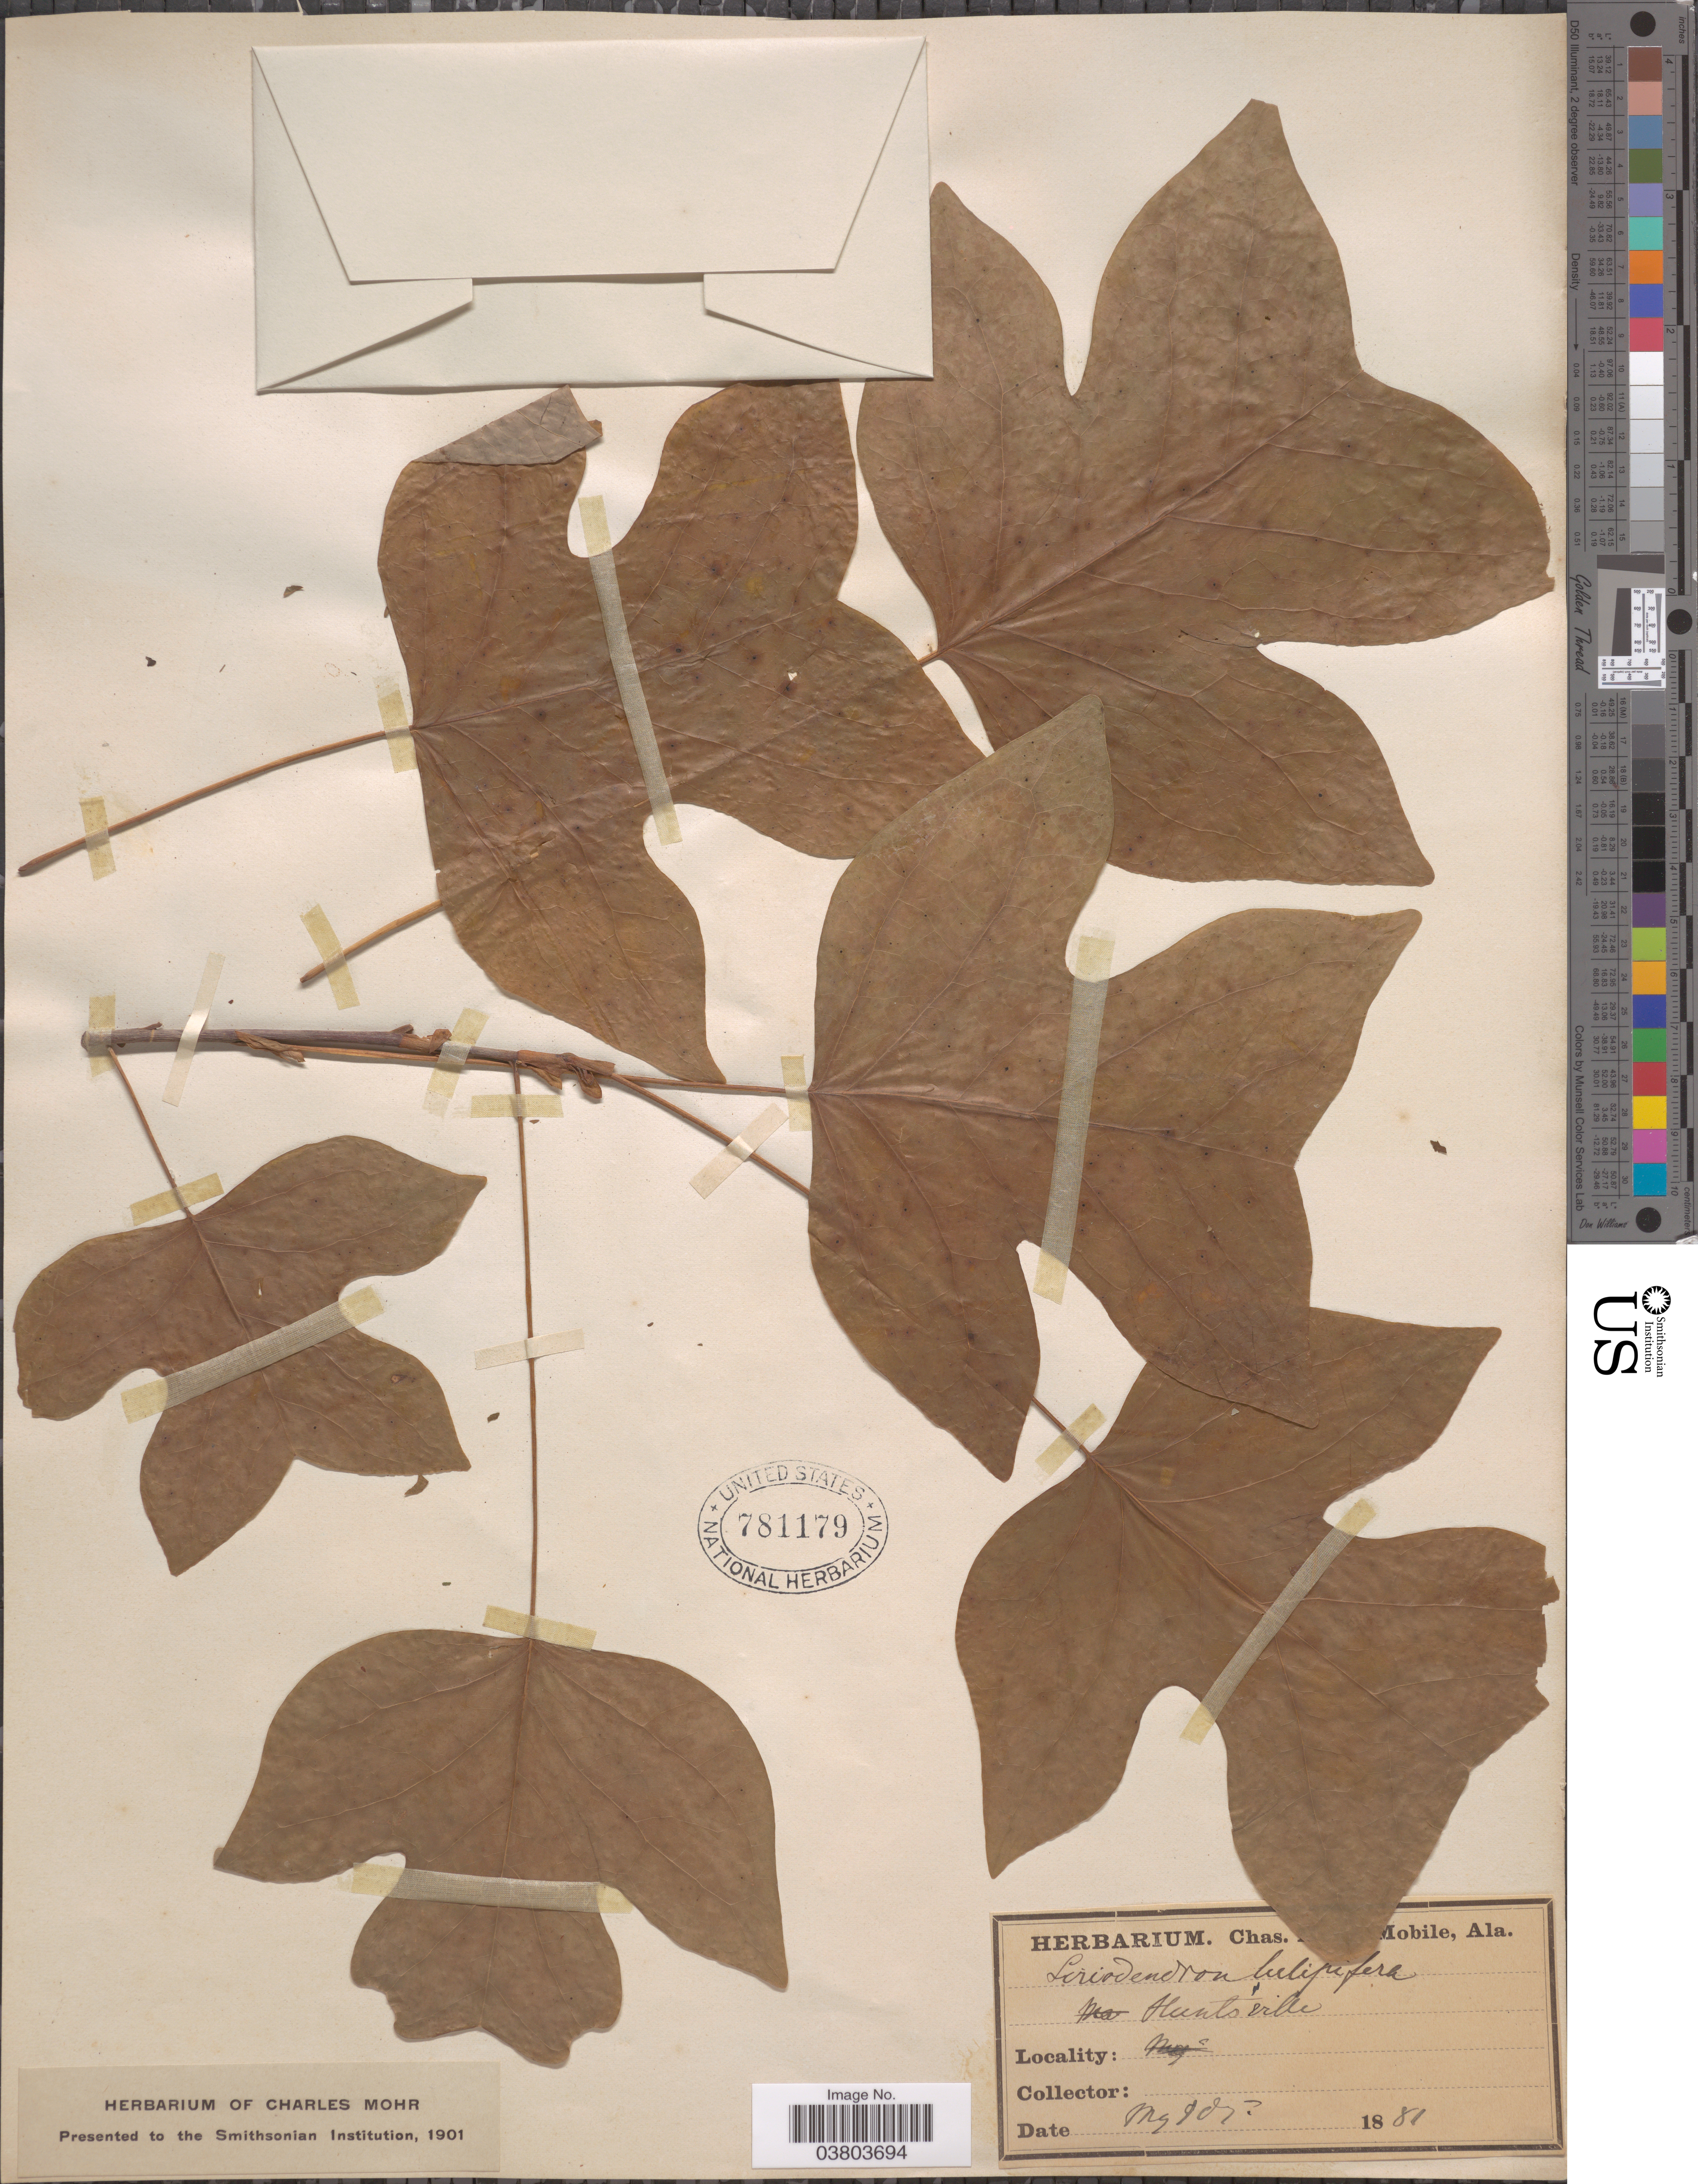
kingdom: Plantae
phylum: Tracheophyta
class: Magnoliopsida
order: Magnoliales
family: Magnoliaceae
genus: Liriodendron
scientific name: Liriodendron tulipifera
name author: L.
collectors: Mohr, C. T. (herbarium)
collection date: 1881-05-10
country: United States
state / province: Alabama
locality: Mobile.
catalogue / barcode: US 781179